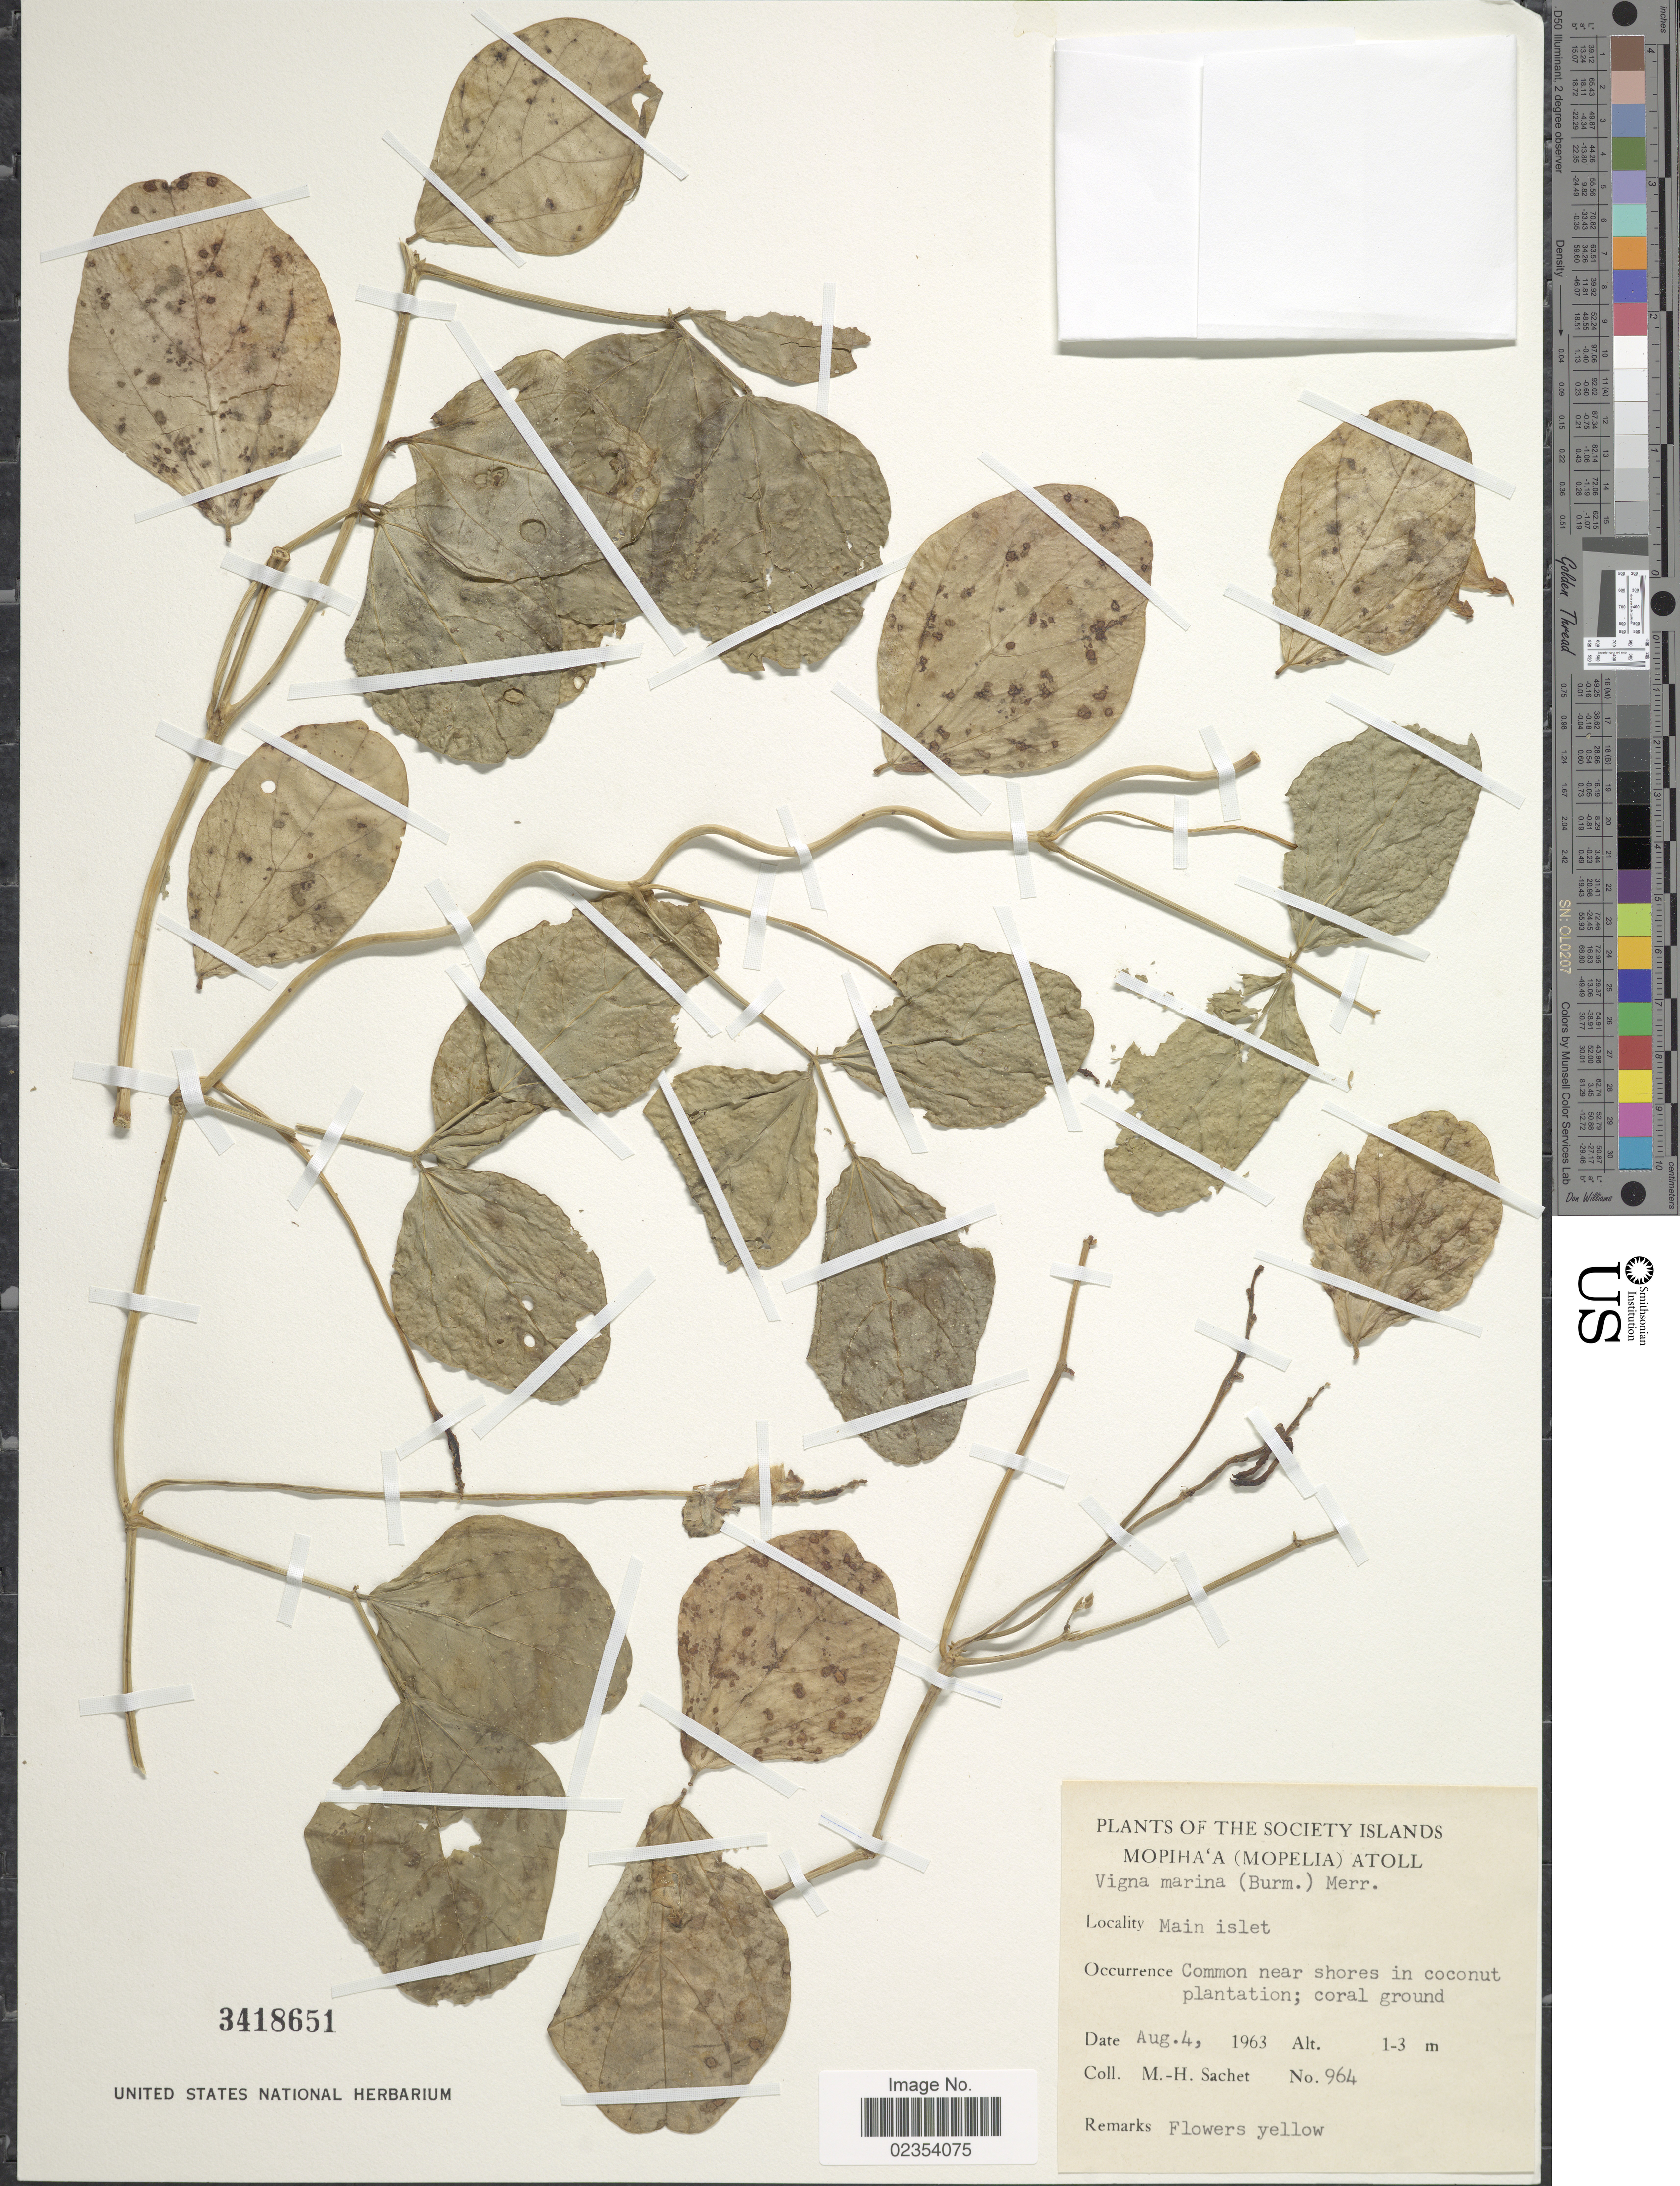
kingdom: Plantae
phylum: Tracheophyta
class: Magnoliopsida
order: Fabales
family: Fabaceae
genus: Vigna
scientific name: Vigna marina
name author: (Burm.) Merr.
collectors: M.-H. Sachet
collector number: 964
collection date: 1963-08-04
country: French Polynesia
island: Maupihaa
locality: Society Islands. Mopiha'a (Mopelia) Atoll. Main islet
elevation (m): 1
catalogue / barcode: US 3418651